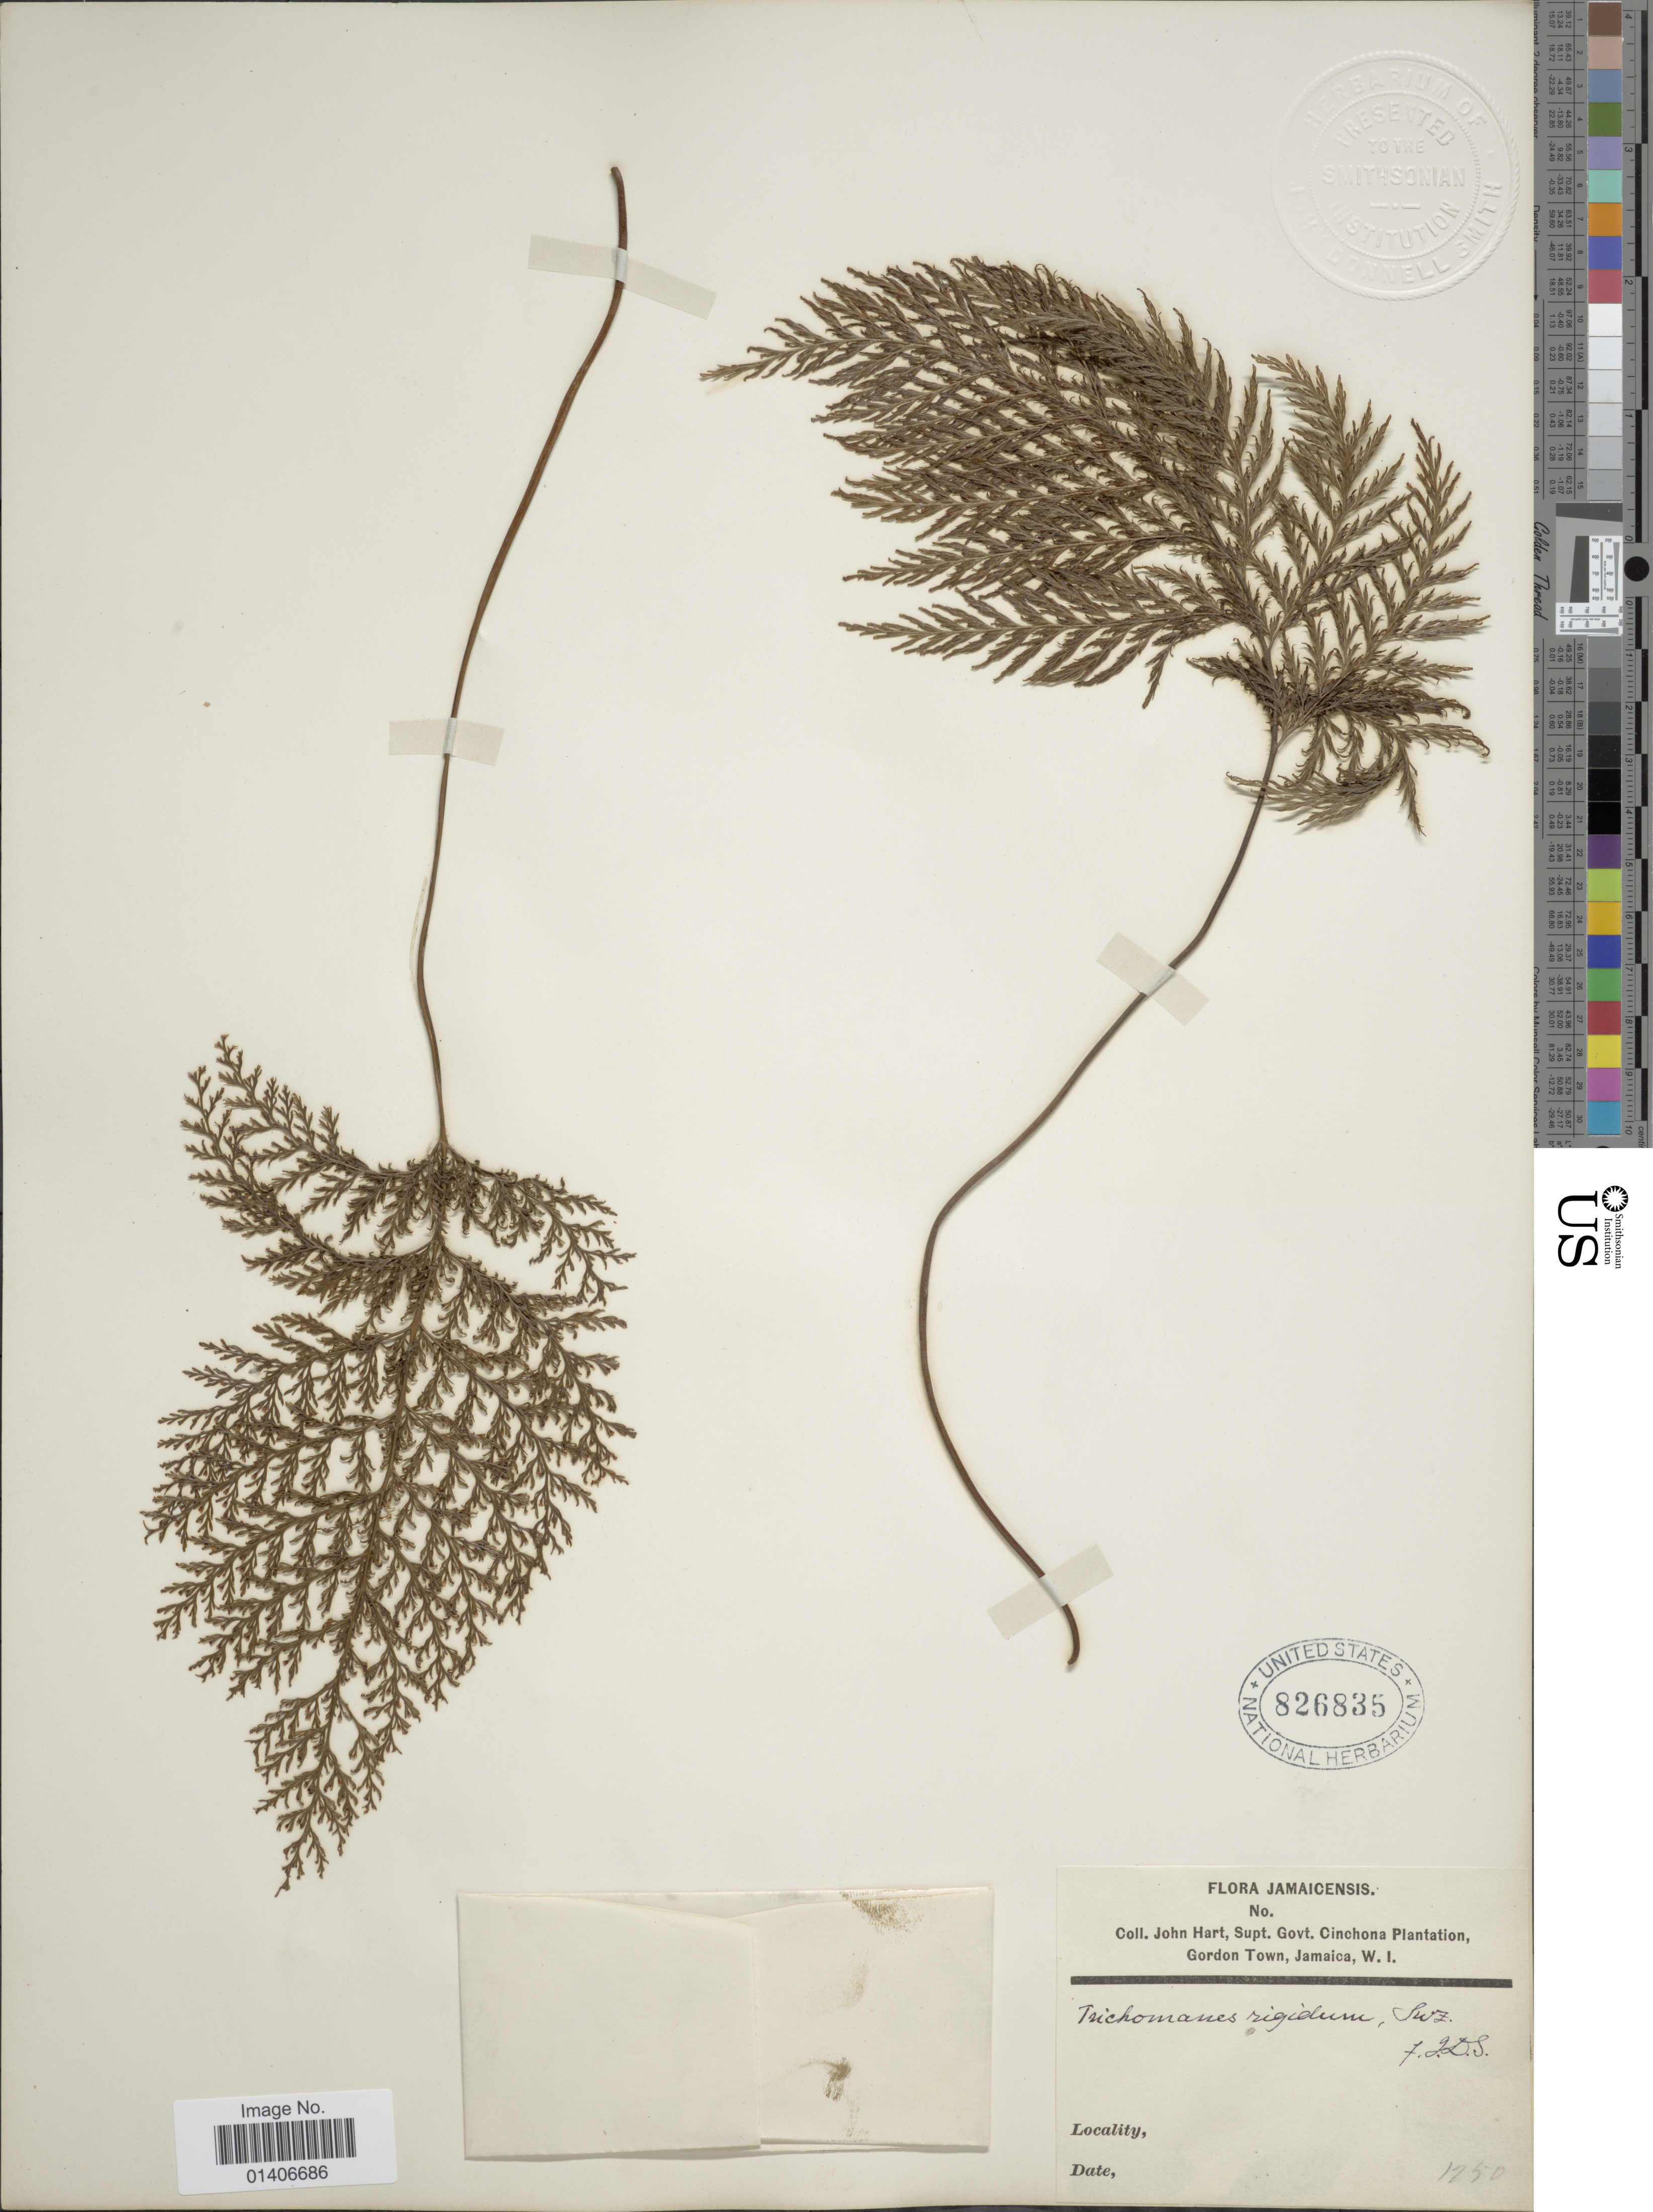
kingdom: Plantae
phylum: Tracheophyta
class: Polypodiopsida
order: Hymenophyllales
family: Hymenophyllaceae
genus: Abrodictyum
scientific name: Abrodictyum rigidum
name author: (Sw.) Ebihara & Dubuisson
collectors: J. H. Hart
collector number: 1250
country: Jamaica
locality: Cinchona Plantation, Gordon Town, W. I.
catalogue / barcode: US 826835